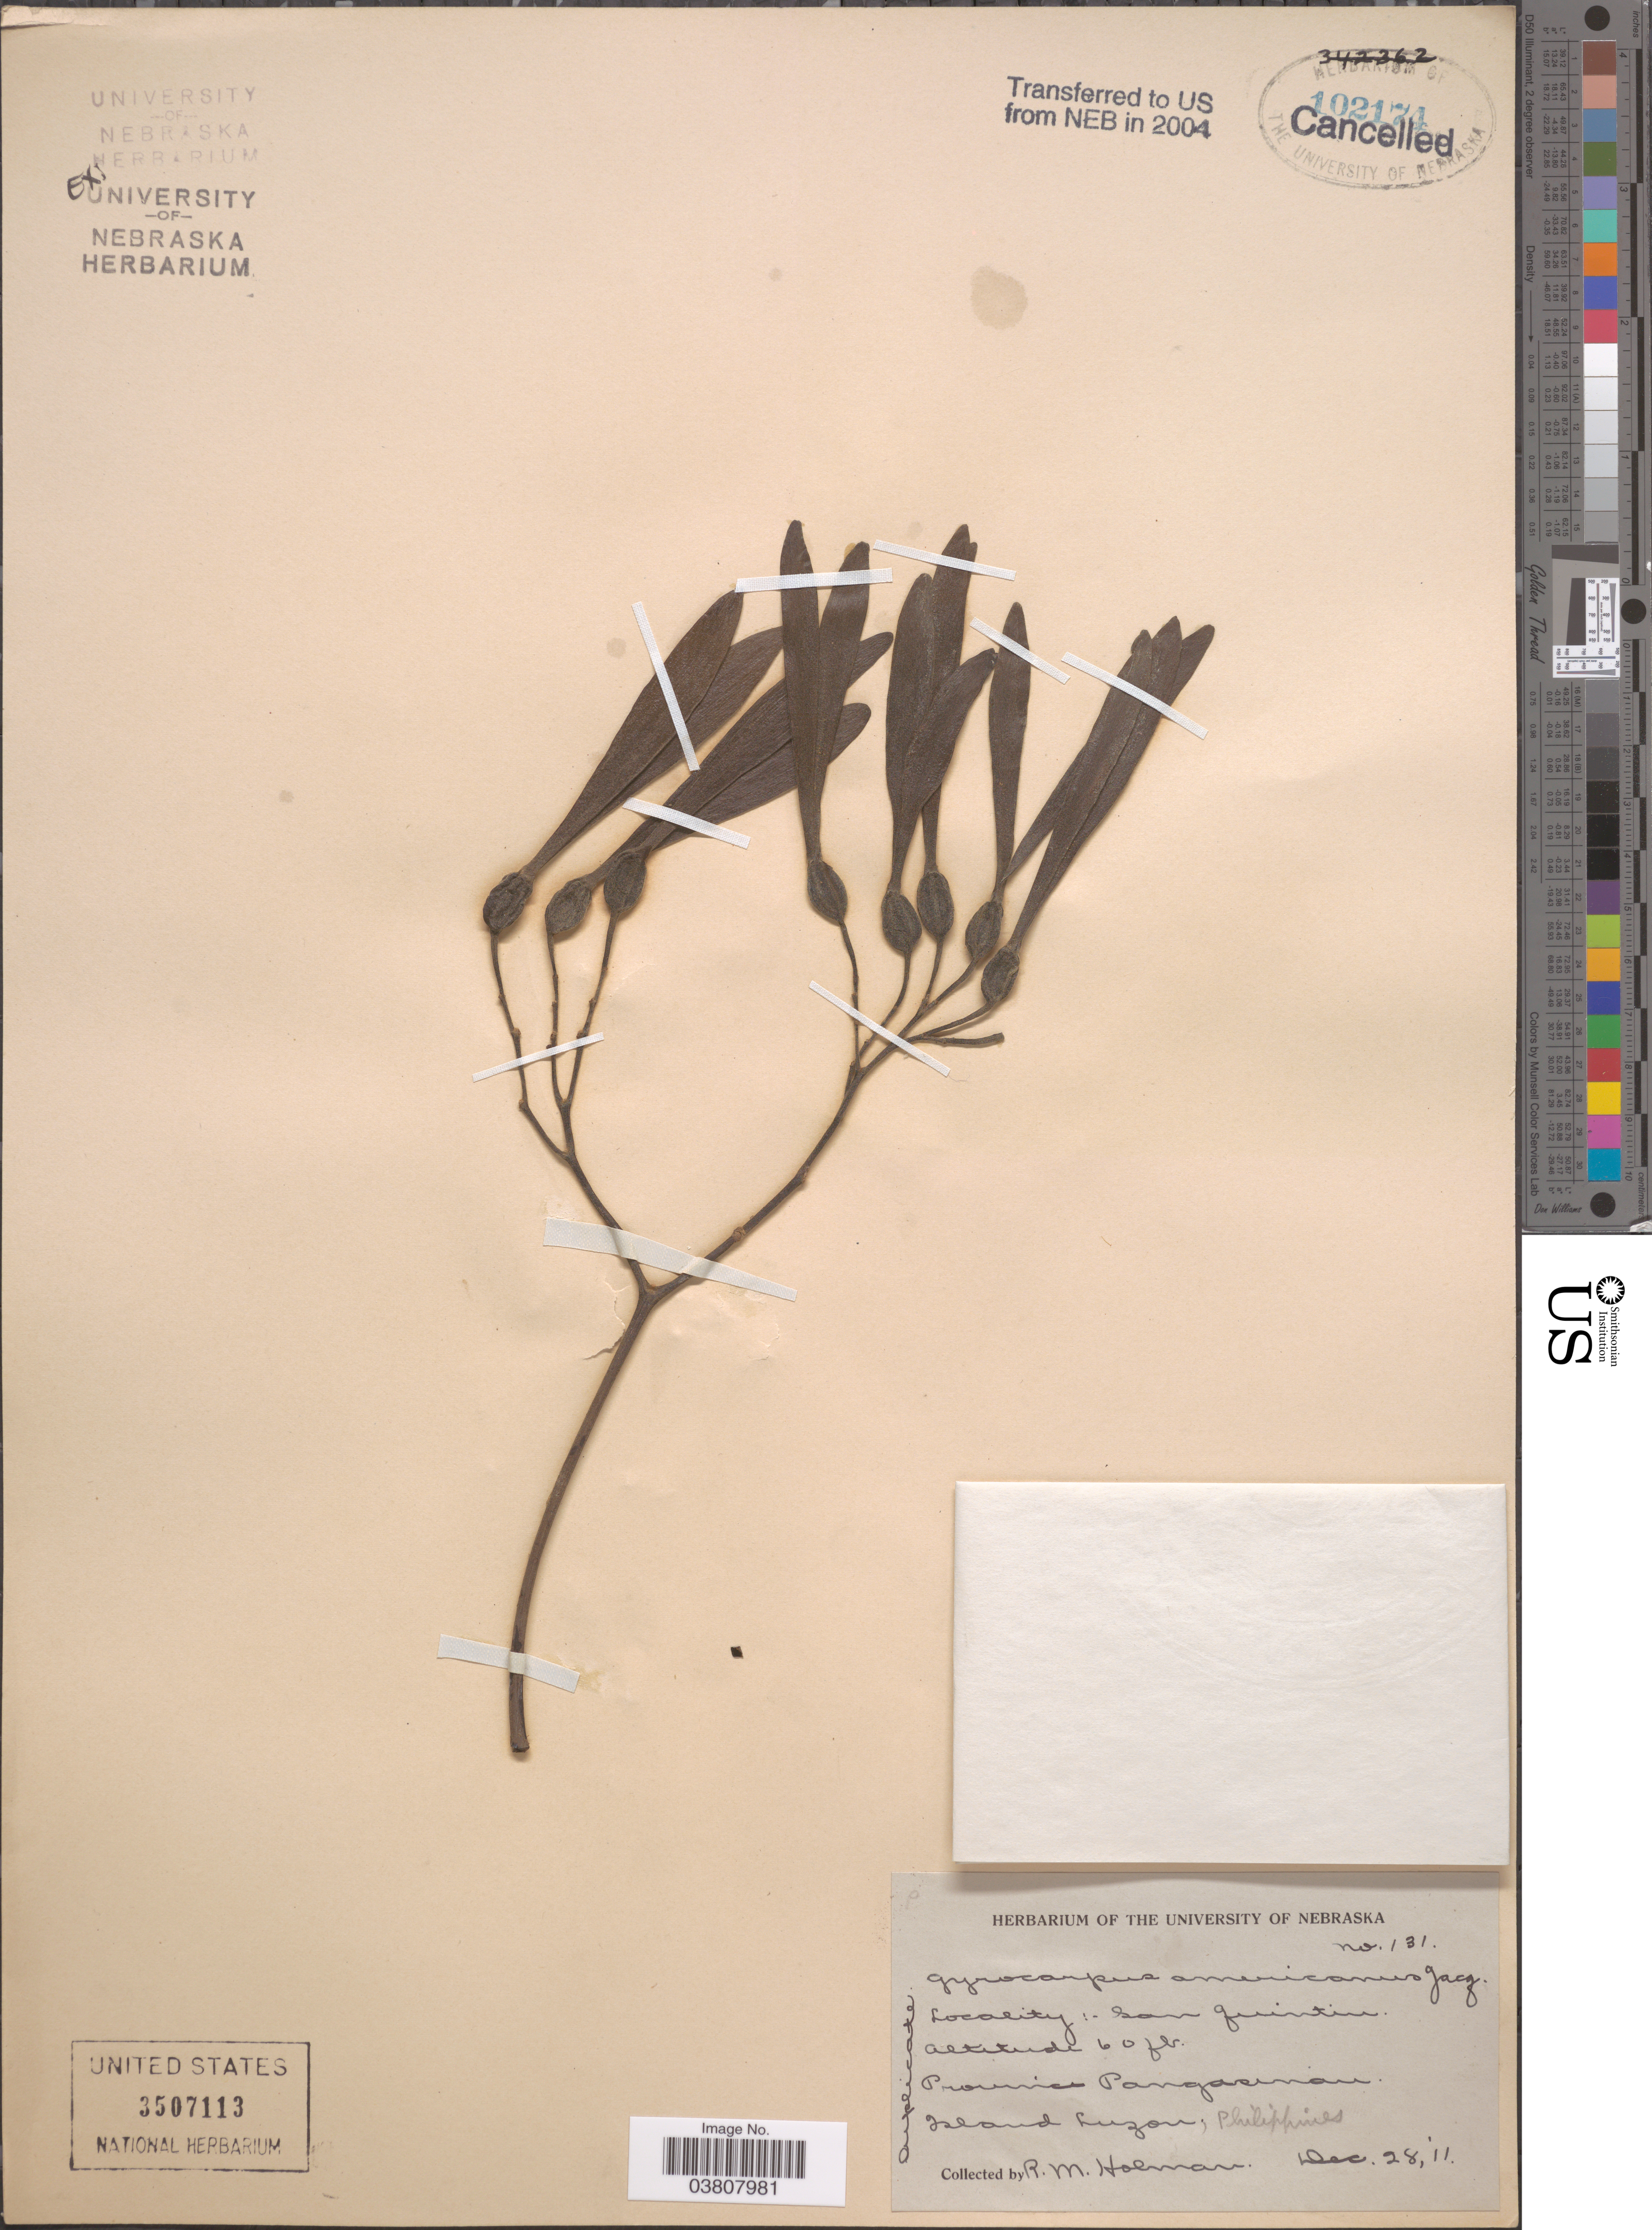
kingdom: Plantae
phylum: Tracheophyta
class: Magnoliopsida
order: Laurales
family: Hernandiaceae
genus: Gyrocarpus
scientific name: Gyrocarpus americanus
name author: Jacq.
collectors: R. Holman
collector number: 131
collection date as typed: Transcribed d/m/y: 28/12/11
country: Philippines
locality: Province Pangasinan. Island Luzon.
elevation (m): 18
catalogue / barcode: US 3507113